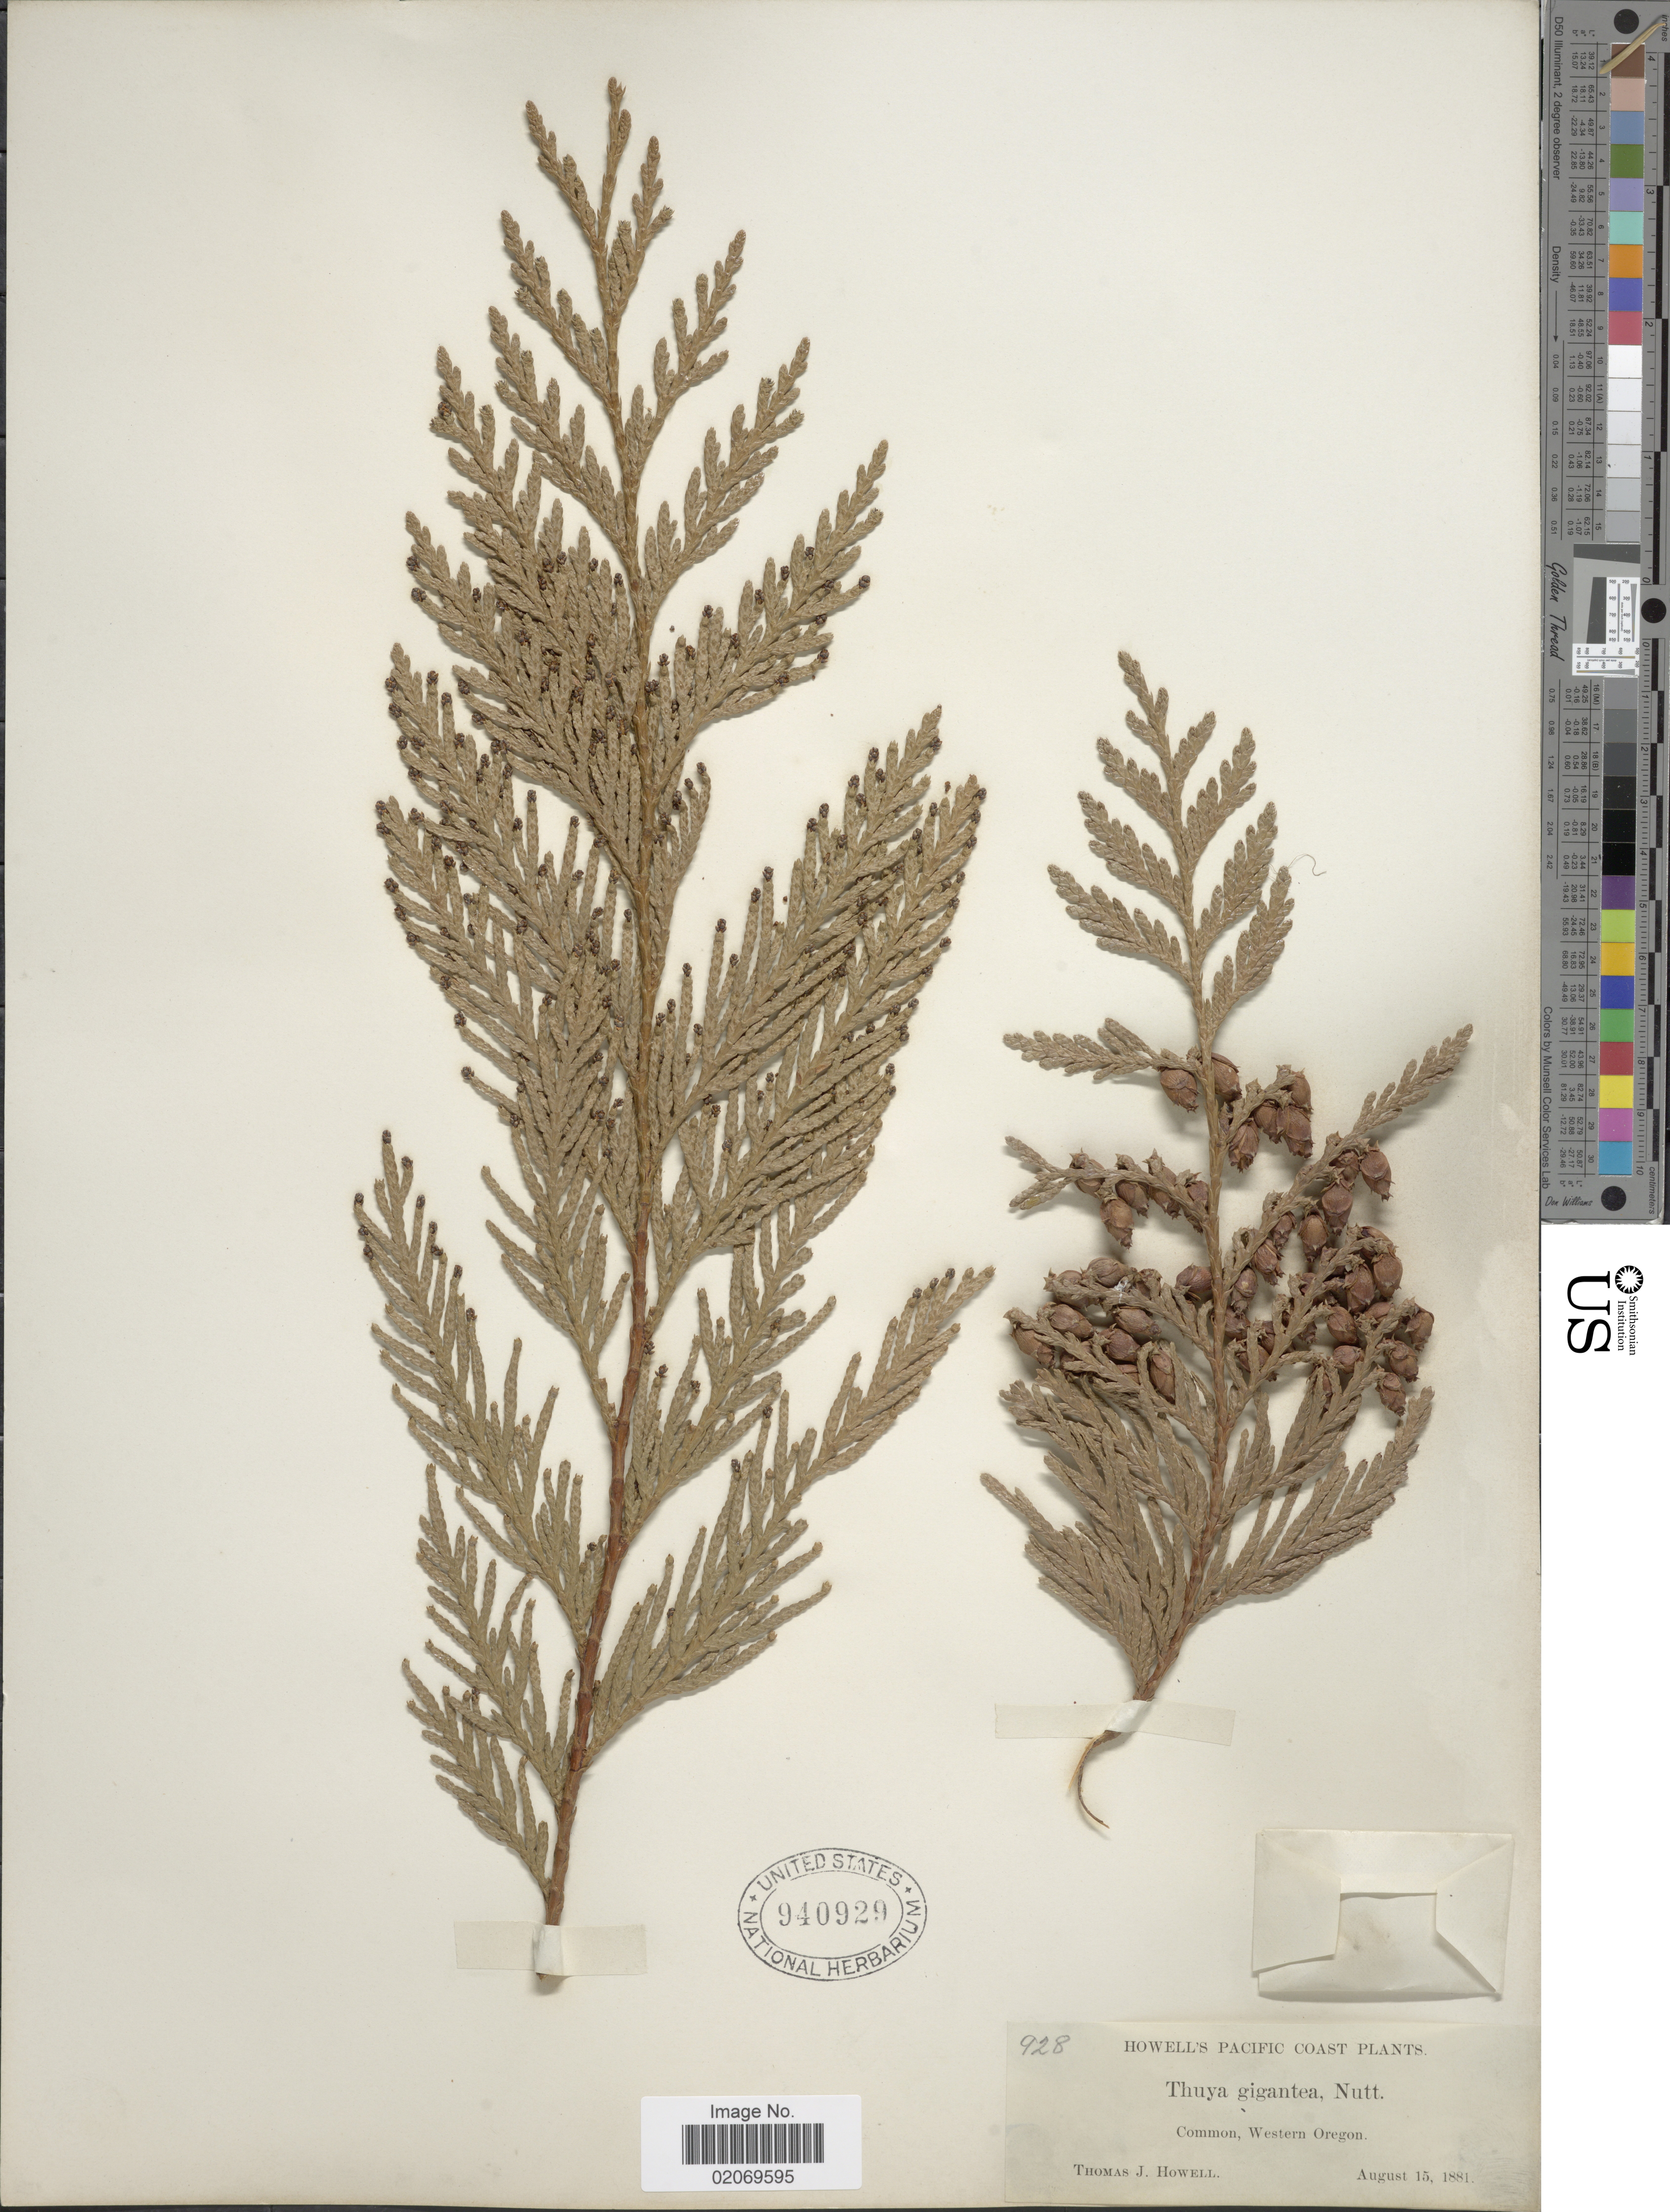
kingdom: Plantae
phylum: Tracheophyta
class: Pinopsida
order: Pinales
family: Cupressaceae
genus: Thuja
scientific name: Thuja plicata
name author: Donn & D. Don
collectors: T. J. Howell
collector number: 928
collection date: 1881-08-15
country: United States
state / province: Oregon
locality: Pacific Coast, Common, Western Oregon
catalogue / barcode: US 940929